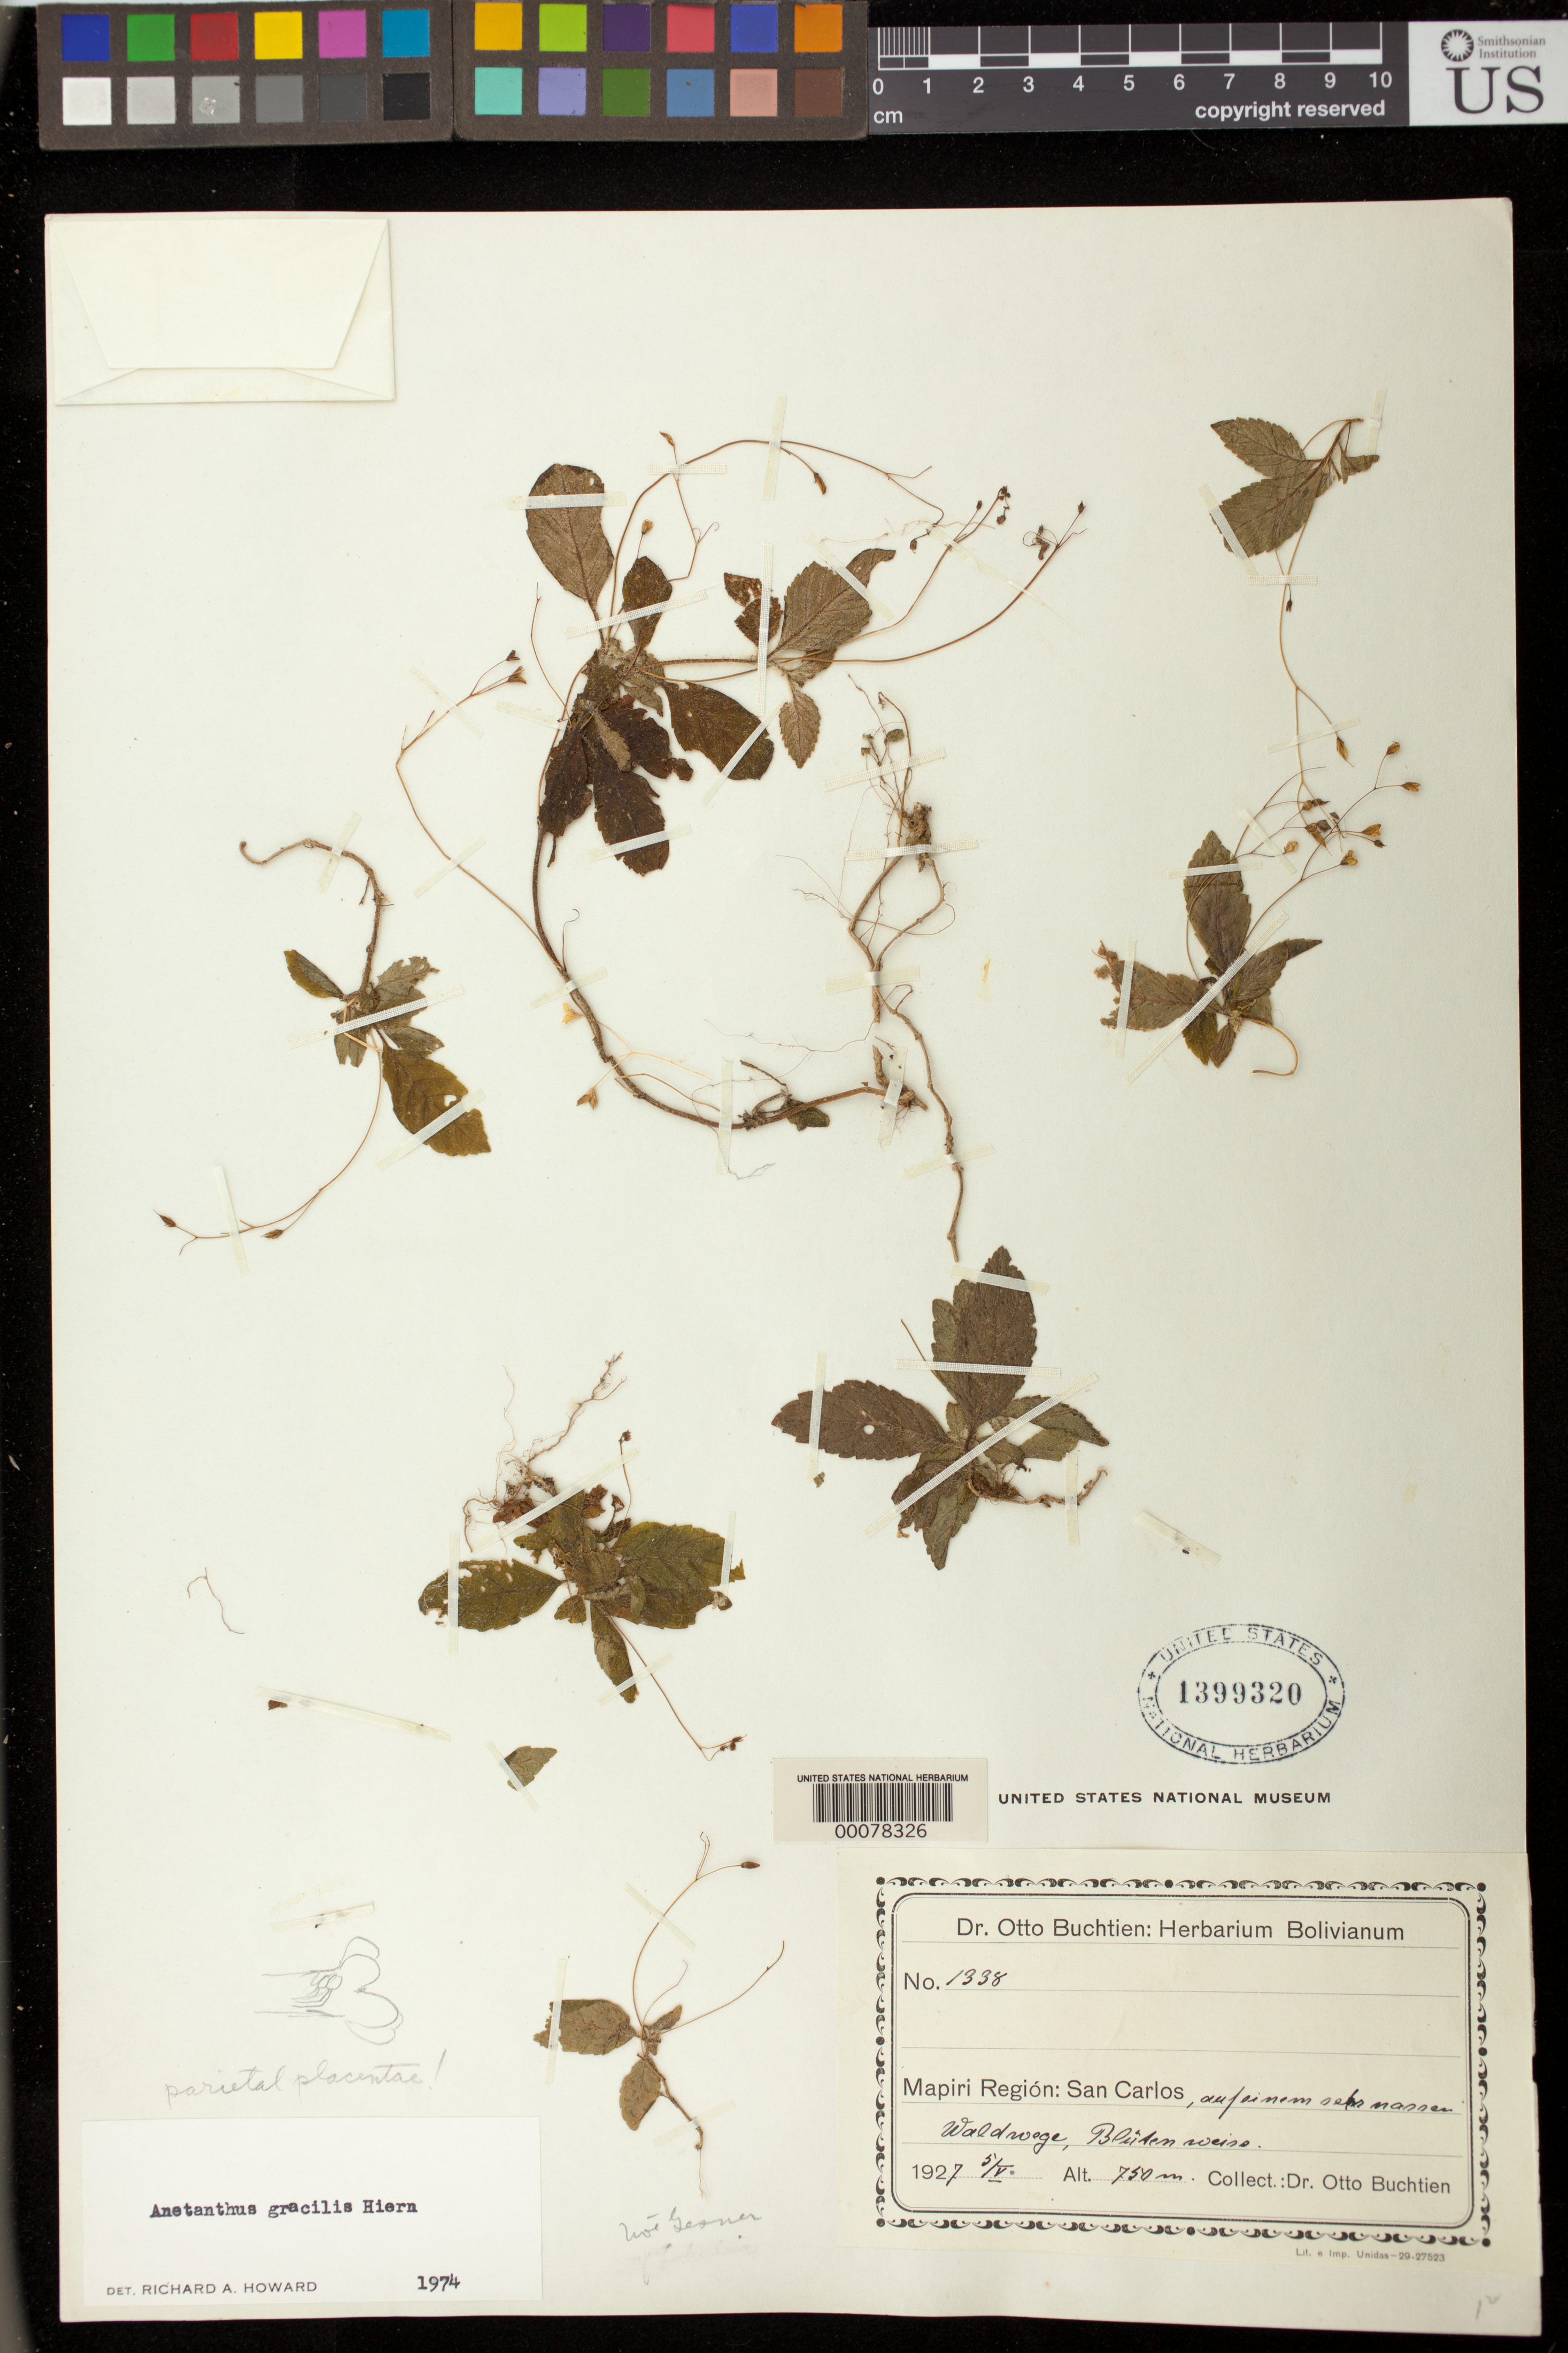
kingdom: Plantae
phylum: Tracheophyta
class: Magnoliopsida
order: Lamiales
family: Gesneriaceae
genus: Anetanthus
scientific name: Anetanthus gracilis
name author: Hiern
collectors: O. Buchtien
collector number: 1338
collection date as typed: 05 May 1927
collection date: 1927-05-05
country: Bolivia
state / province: La Paz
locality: Mapiri region, San Carlos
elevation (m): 750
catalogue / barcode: US 1399320